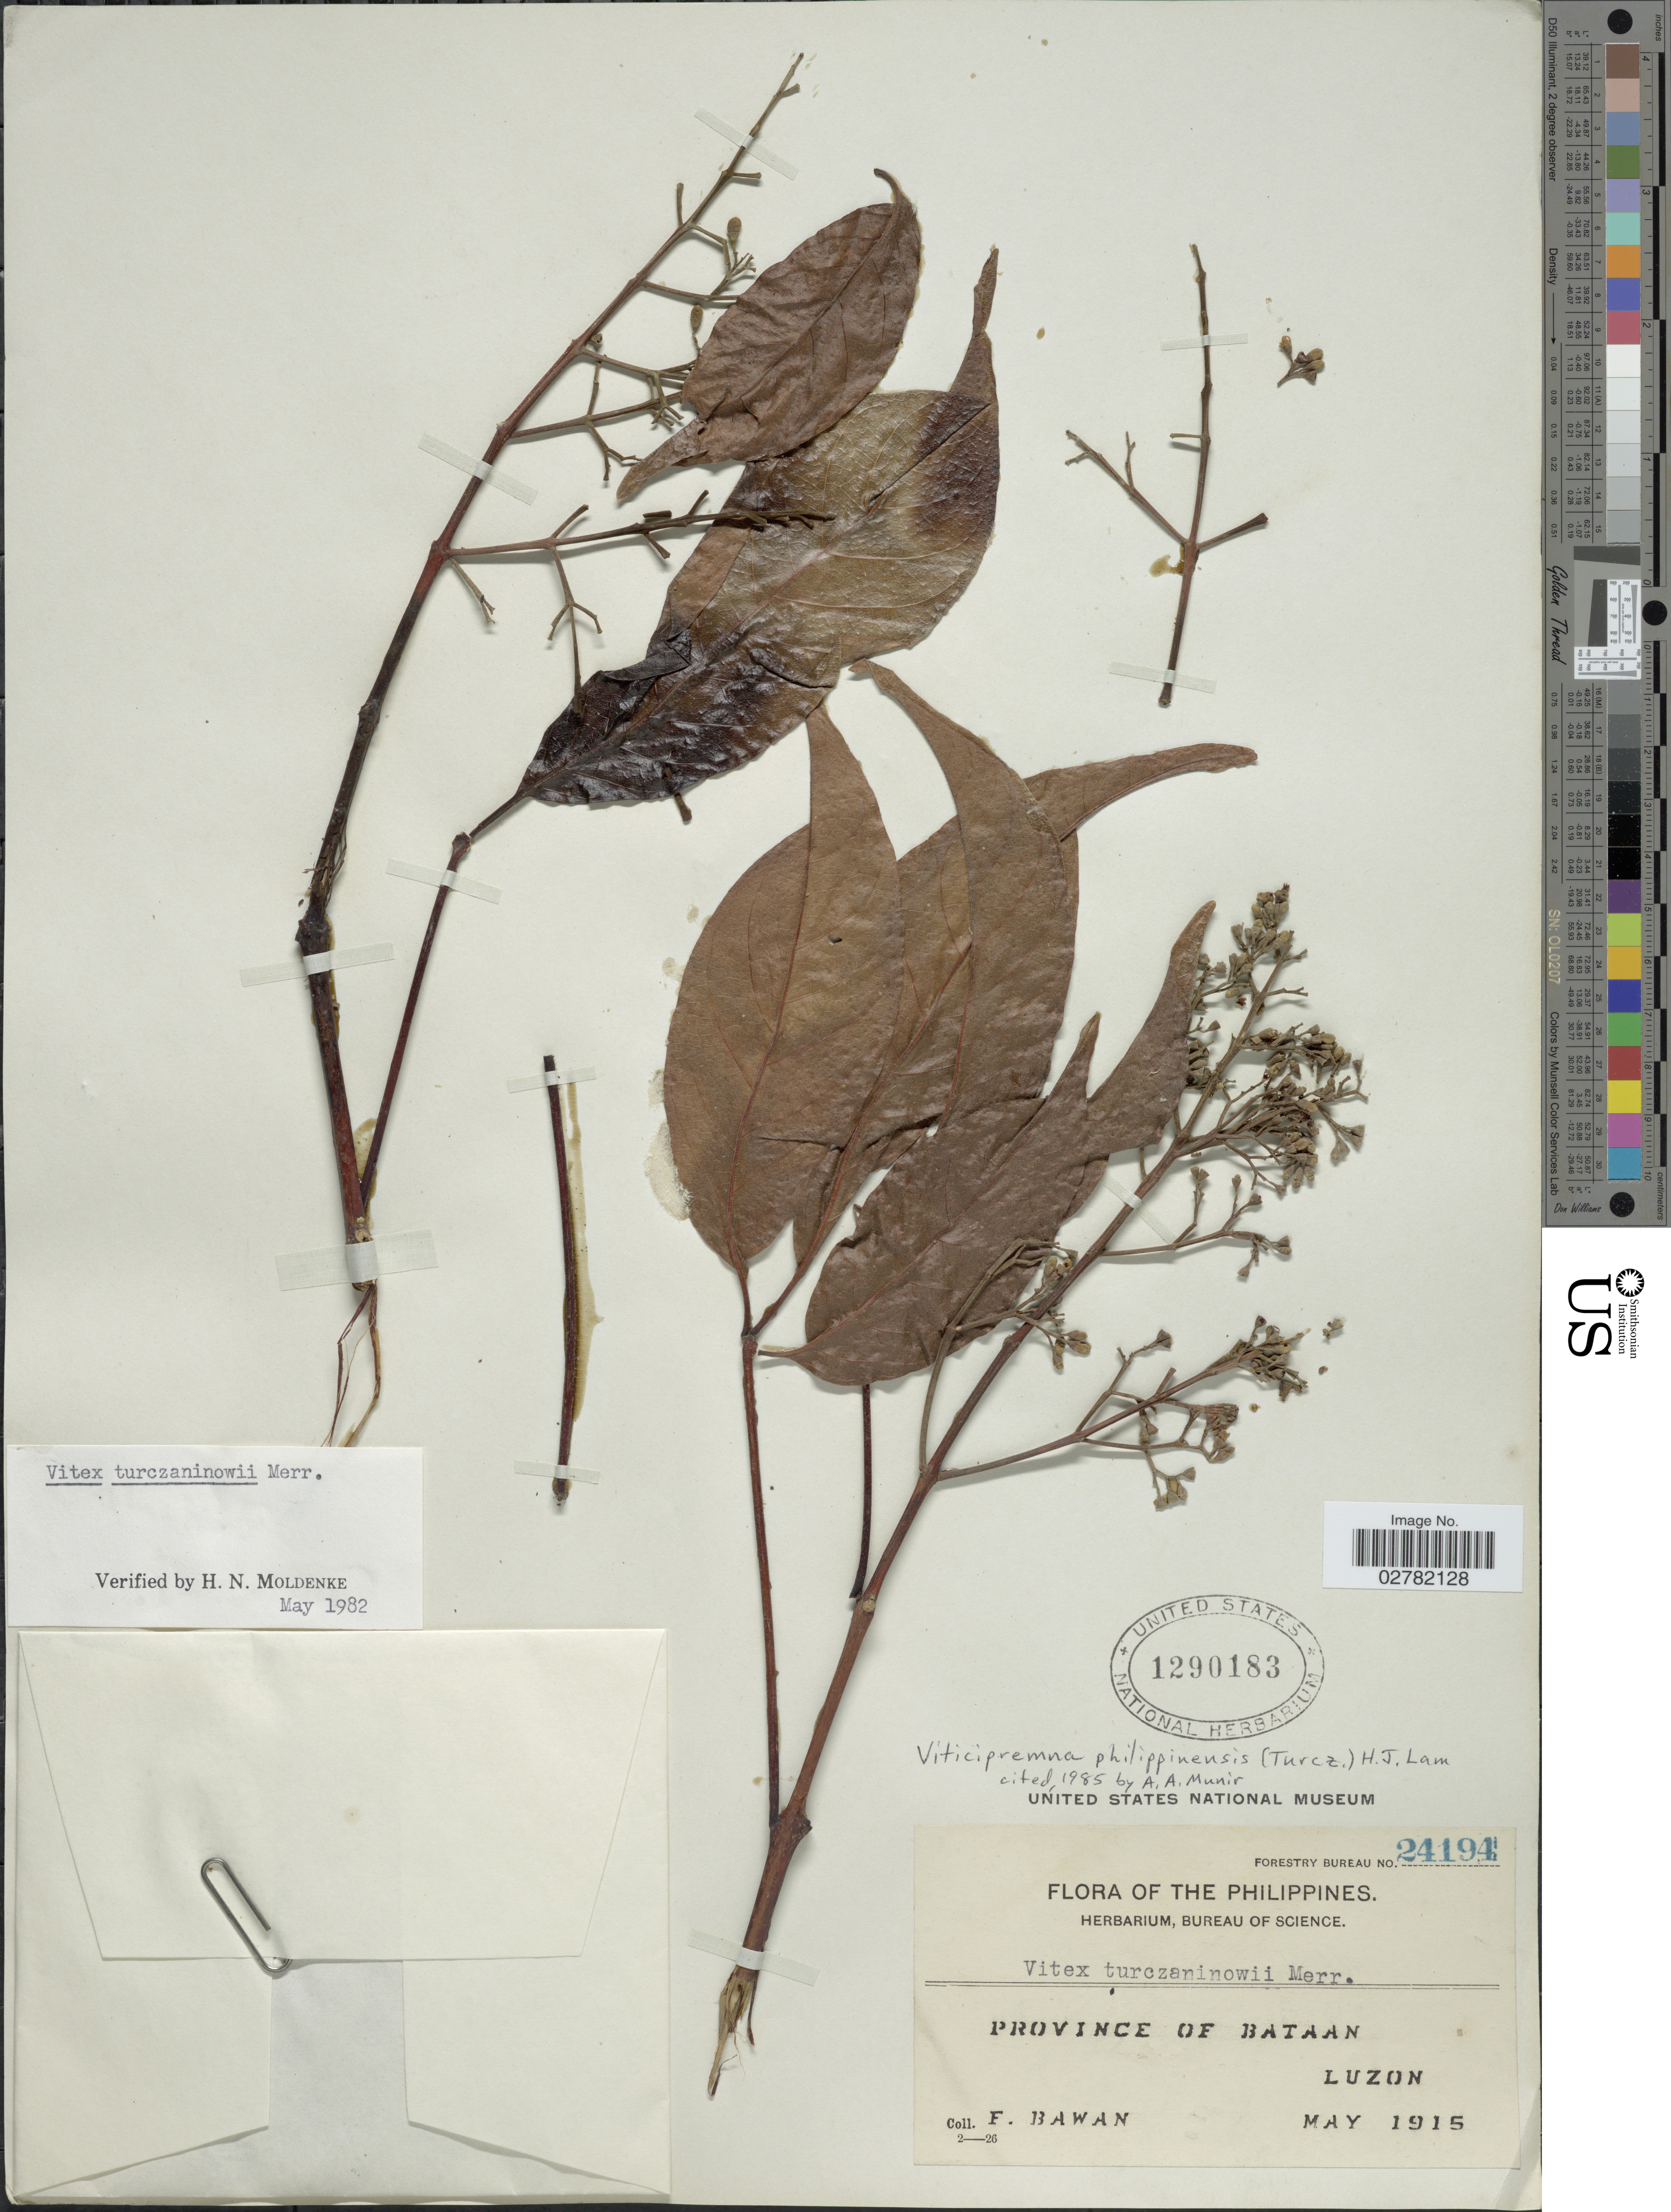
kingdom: Plantae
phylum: Tracheophyta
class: Magnoliopsida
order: Lamiales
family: Lamiaceae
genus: Viticipremna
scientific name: Viticipremna philippinensis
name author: (Turcz.) H.J. Lam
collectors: F. Bawan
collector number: Forestry Bureau 24194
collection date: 1915-05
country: Philippines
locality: Province of Bataan. Luzon.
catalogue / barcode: US 1290183